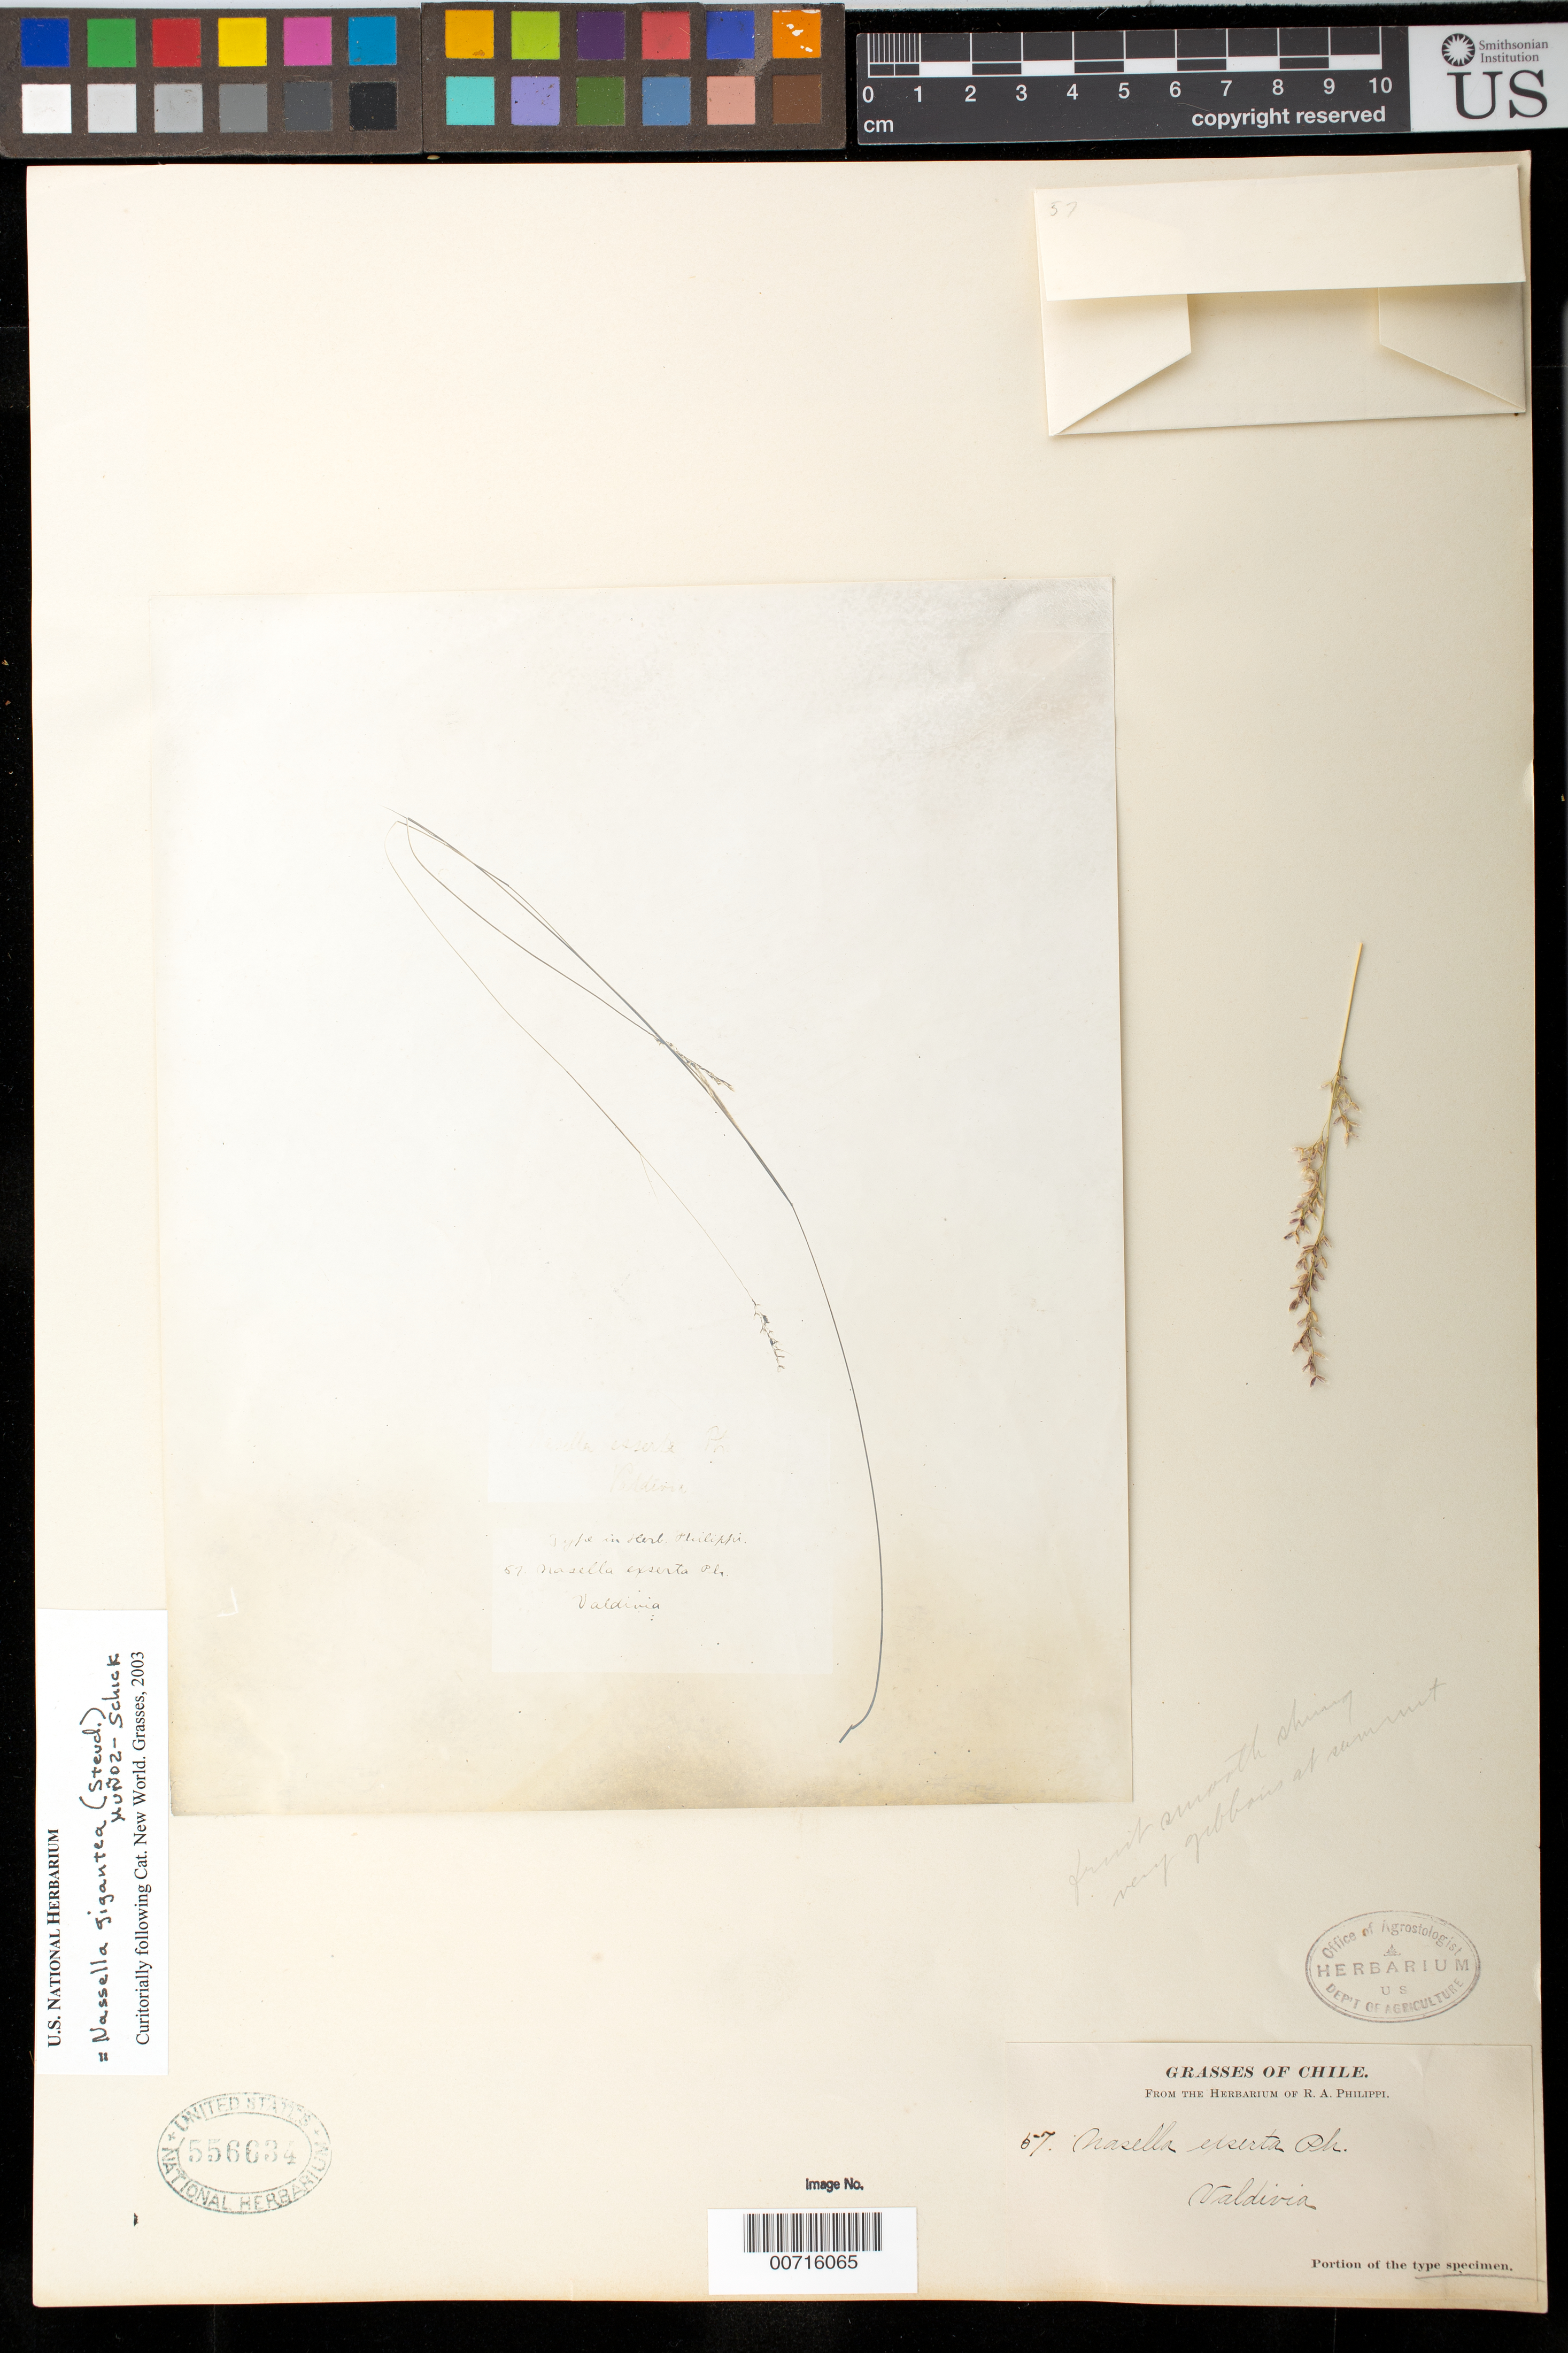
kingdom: Plantae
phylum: Tracheophyta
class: Liliopsida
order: Poales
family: Poaceae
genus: Nassella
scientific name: Nassella exserta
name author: Phil.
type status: Type Collection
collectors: ex. herb. R.A. Philippi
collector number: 57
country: Chile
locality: Valdivia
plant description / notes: Photograph and fragmentary material of type specimen ex herb. R.A. Philippi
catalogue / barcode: US 556634